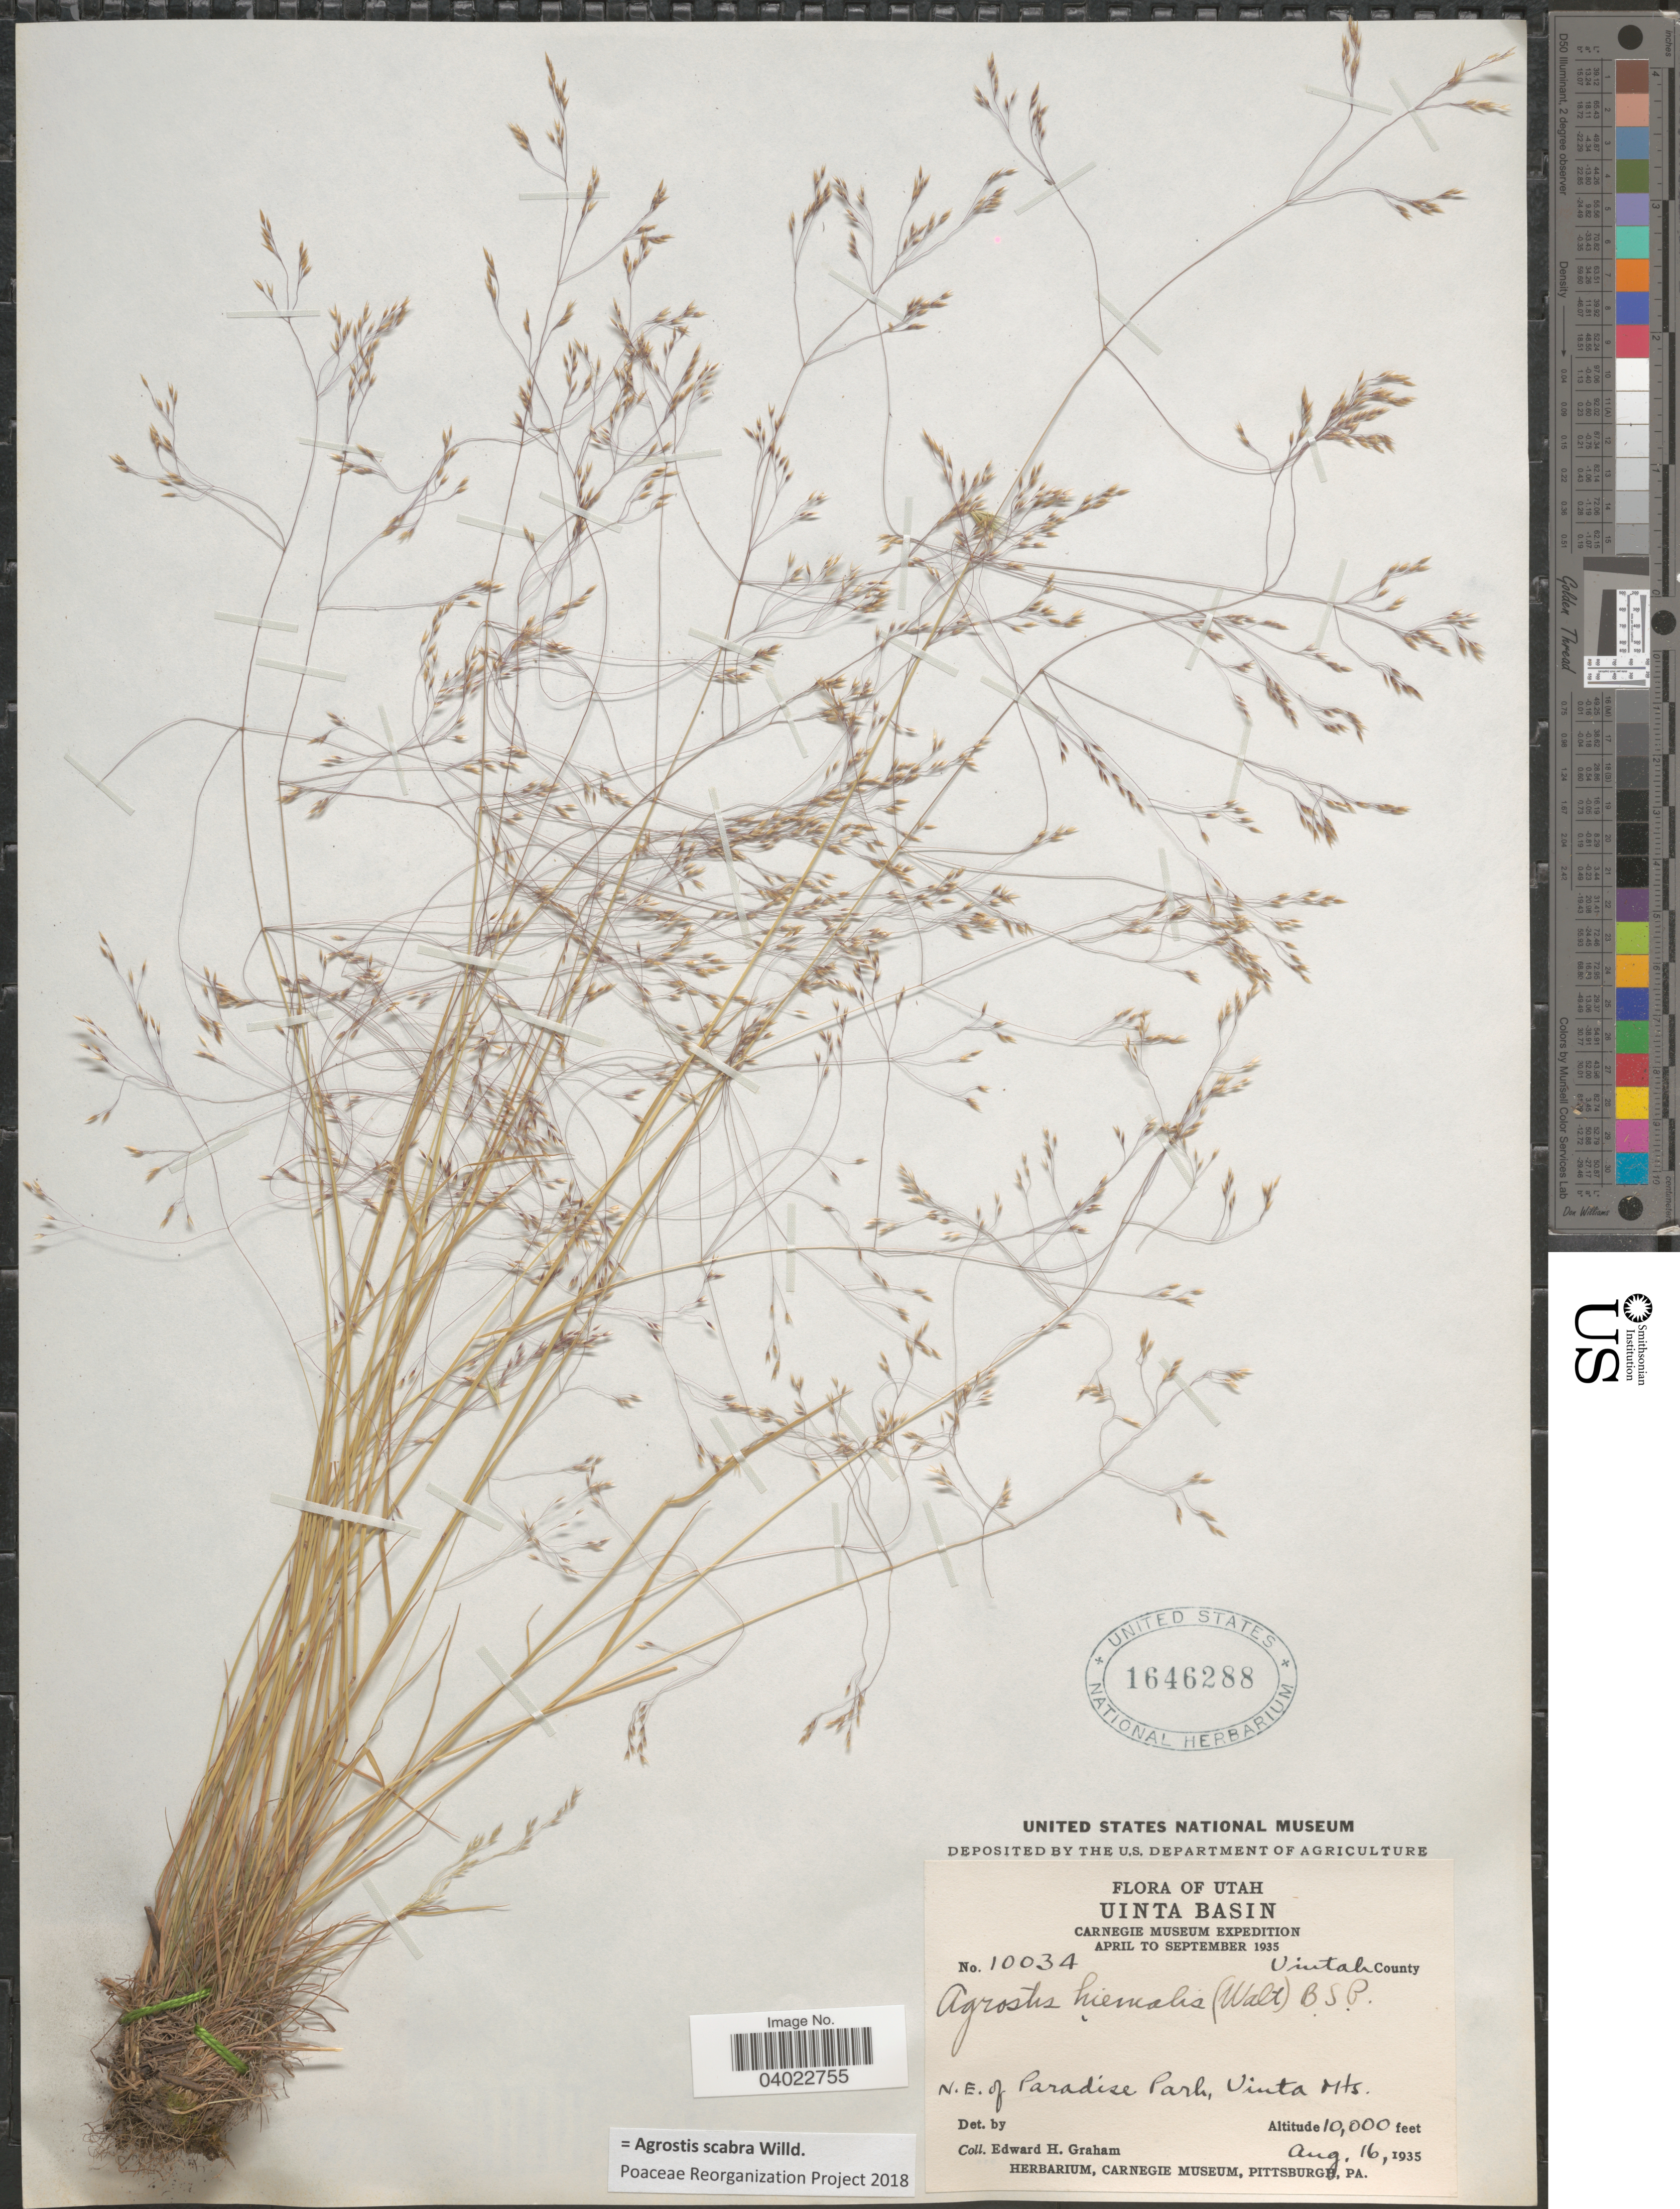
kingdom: Plantae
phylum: Tracheophyta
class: Liliopsida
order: Poales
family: Poaceae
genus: Agrostis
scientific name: Agrostis scabra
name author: Willd.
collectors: E. H. Graham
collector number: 10034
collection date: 1935-08-16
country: United States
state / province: Utah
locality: Uinta Basin. Uintah County. N.E. of Paradise Park, Uinta Mts.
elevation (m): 3048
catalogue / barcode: US 1646288